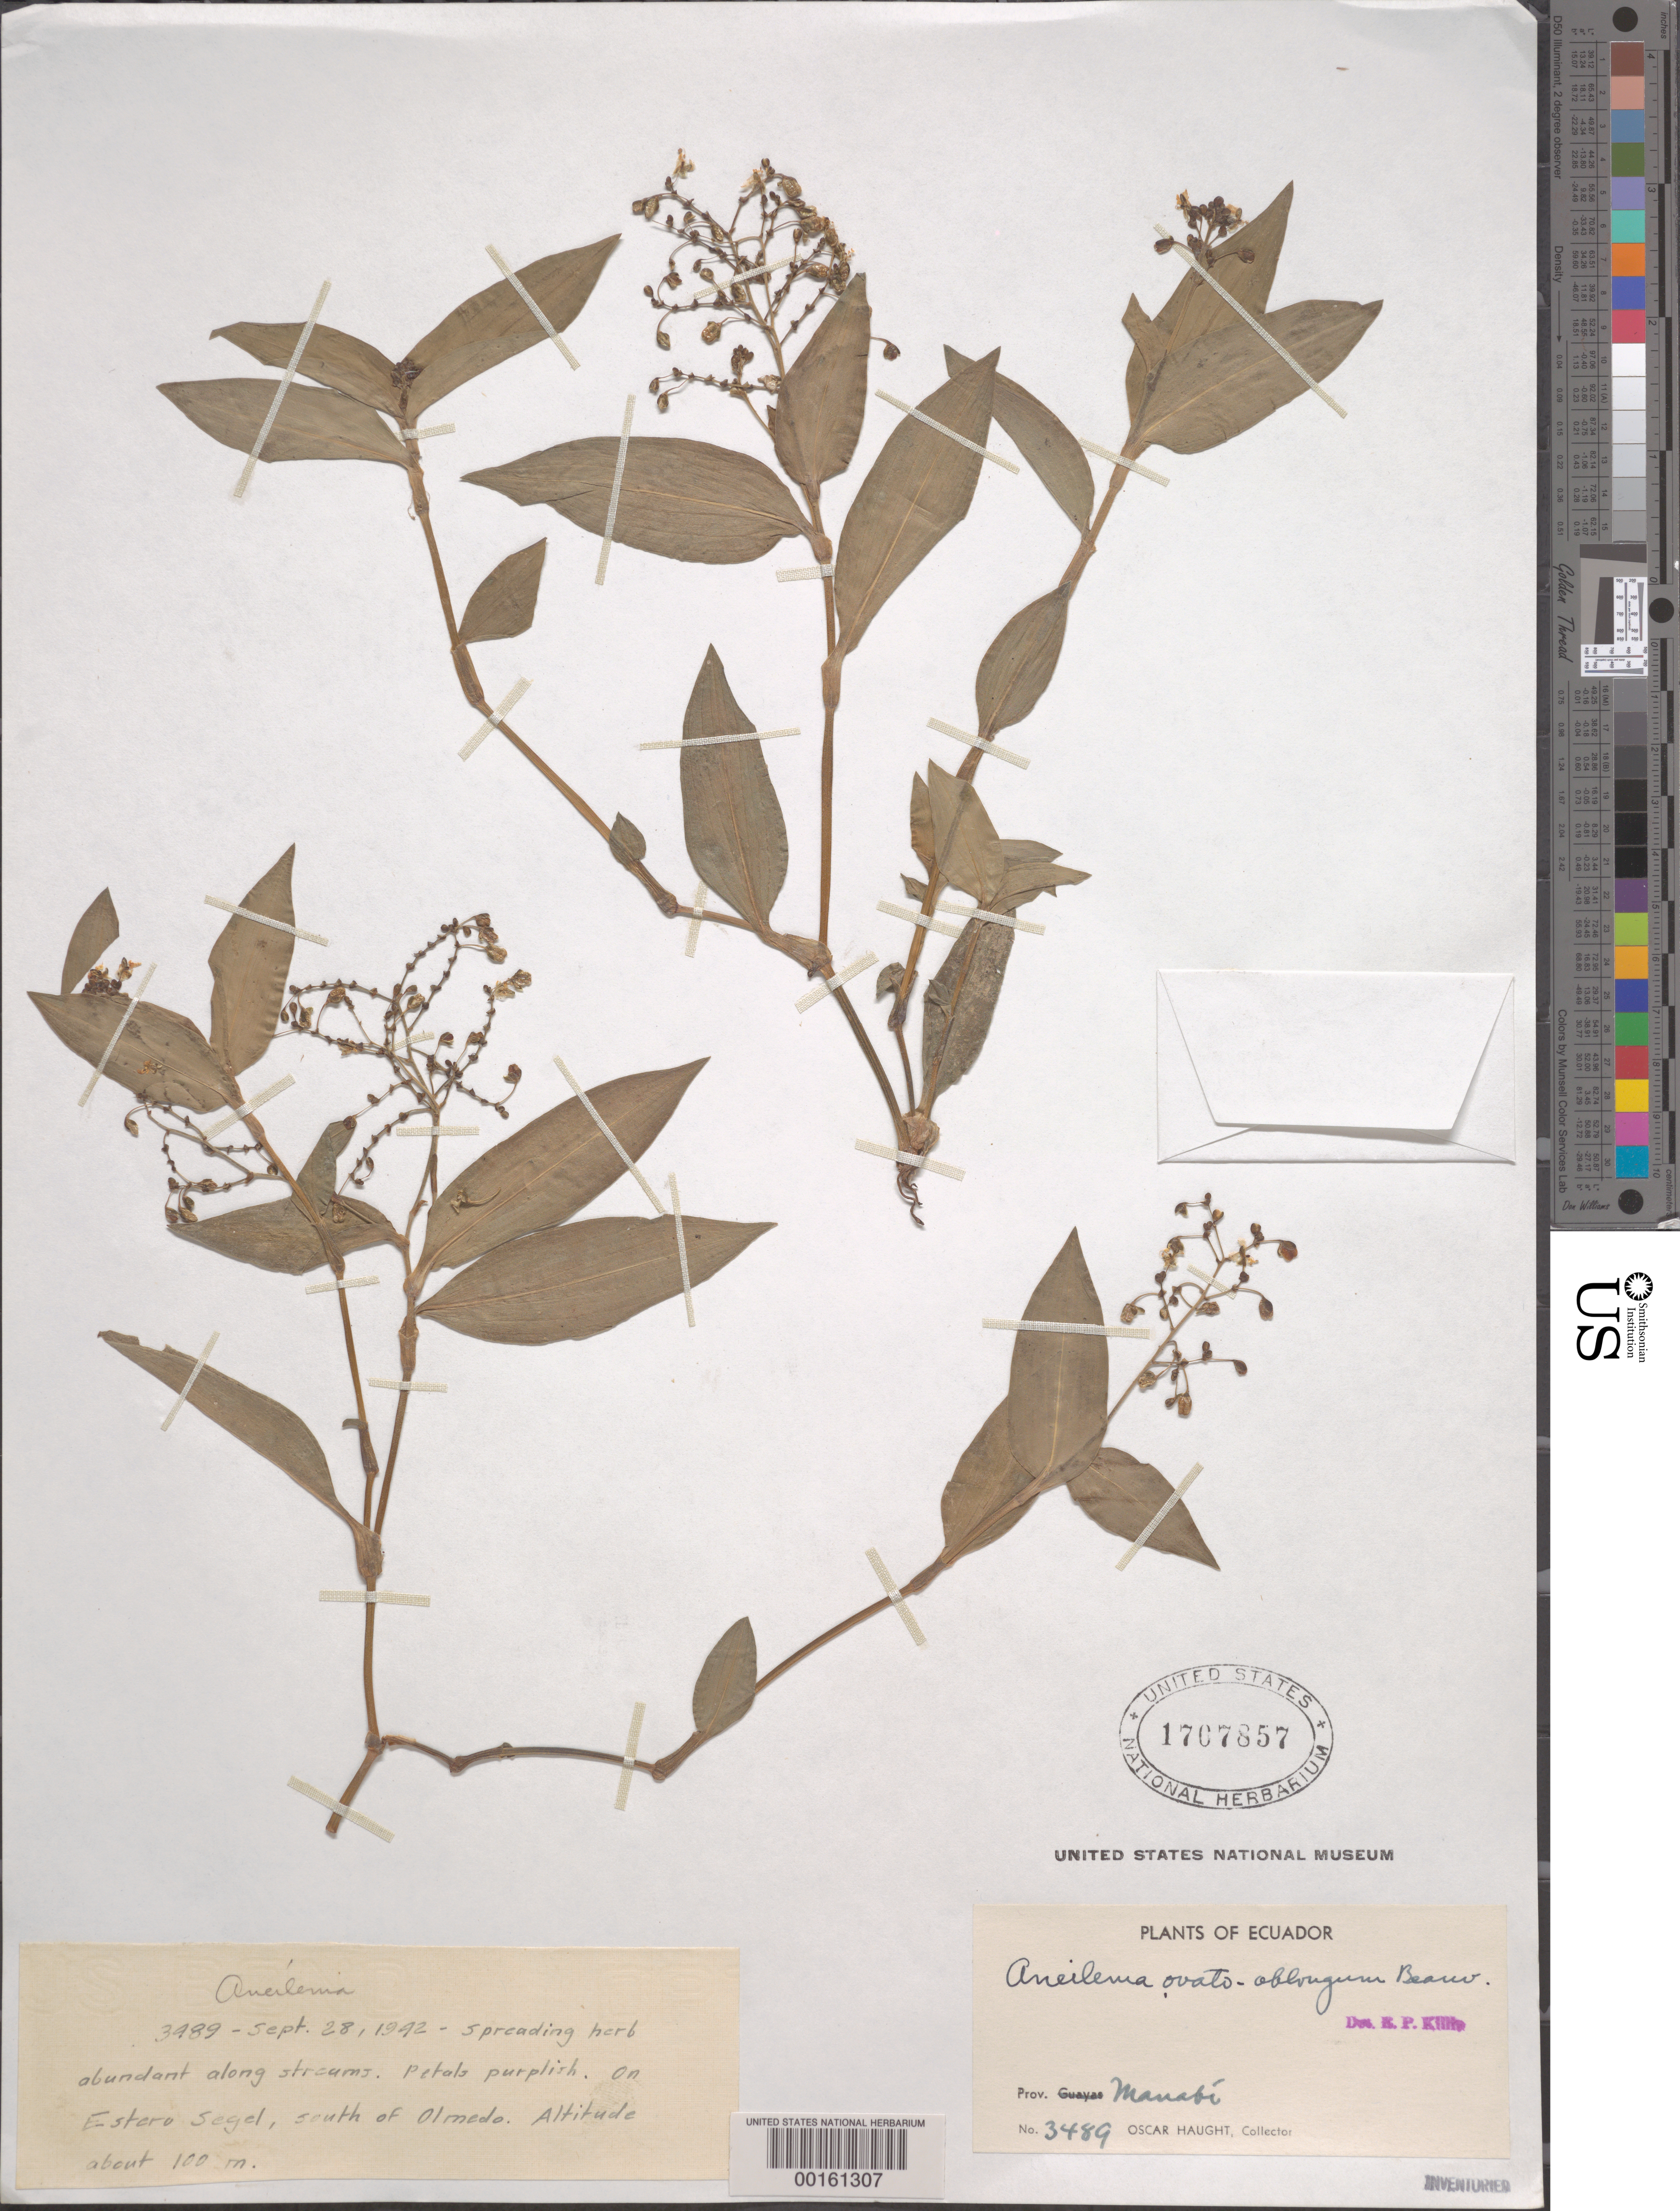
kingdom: Plantae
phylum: Tracheophyta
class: Liliopsida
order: Commelinales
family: Commelinaceae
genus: Aneilema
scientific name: Aneilema umbrosum subsp. ovato-oblongum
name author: (P. Beauv.) J.K. Morton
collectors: O. L. Haught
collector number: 3489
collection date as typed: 28 Sep 1942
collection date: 1942-09-28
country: Ecuador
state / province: Manabí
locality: Estero segel, S of olmedo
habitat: Along streams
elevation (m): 100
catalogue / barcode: US 1707857